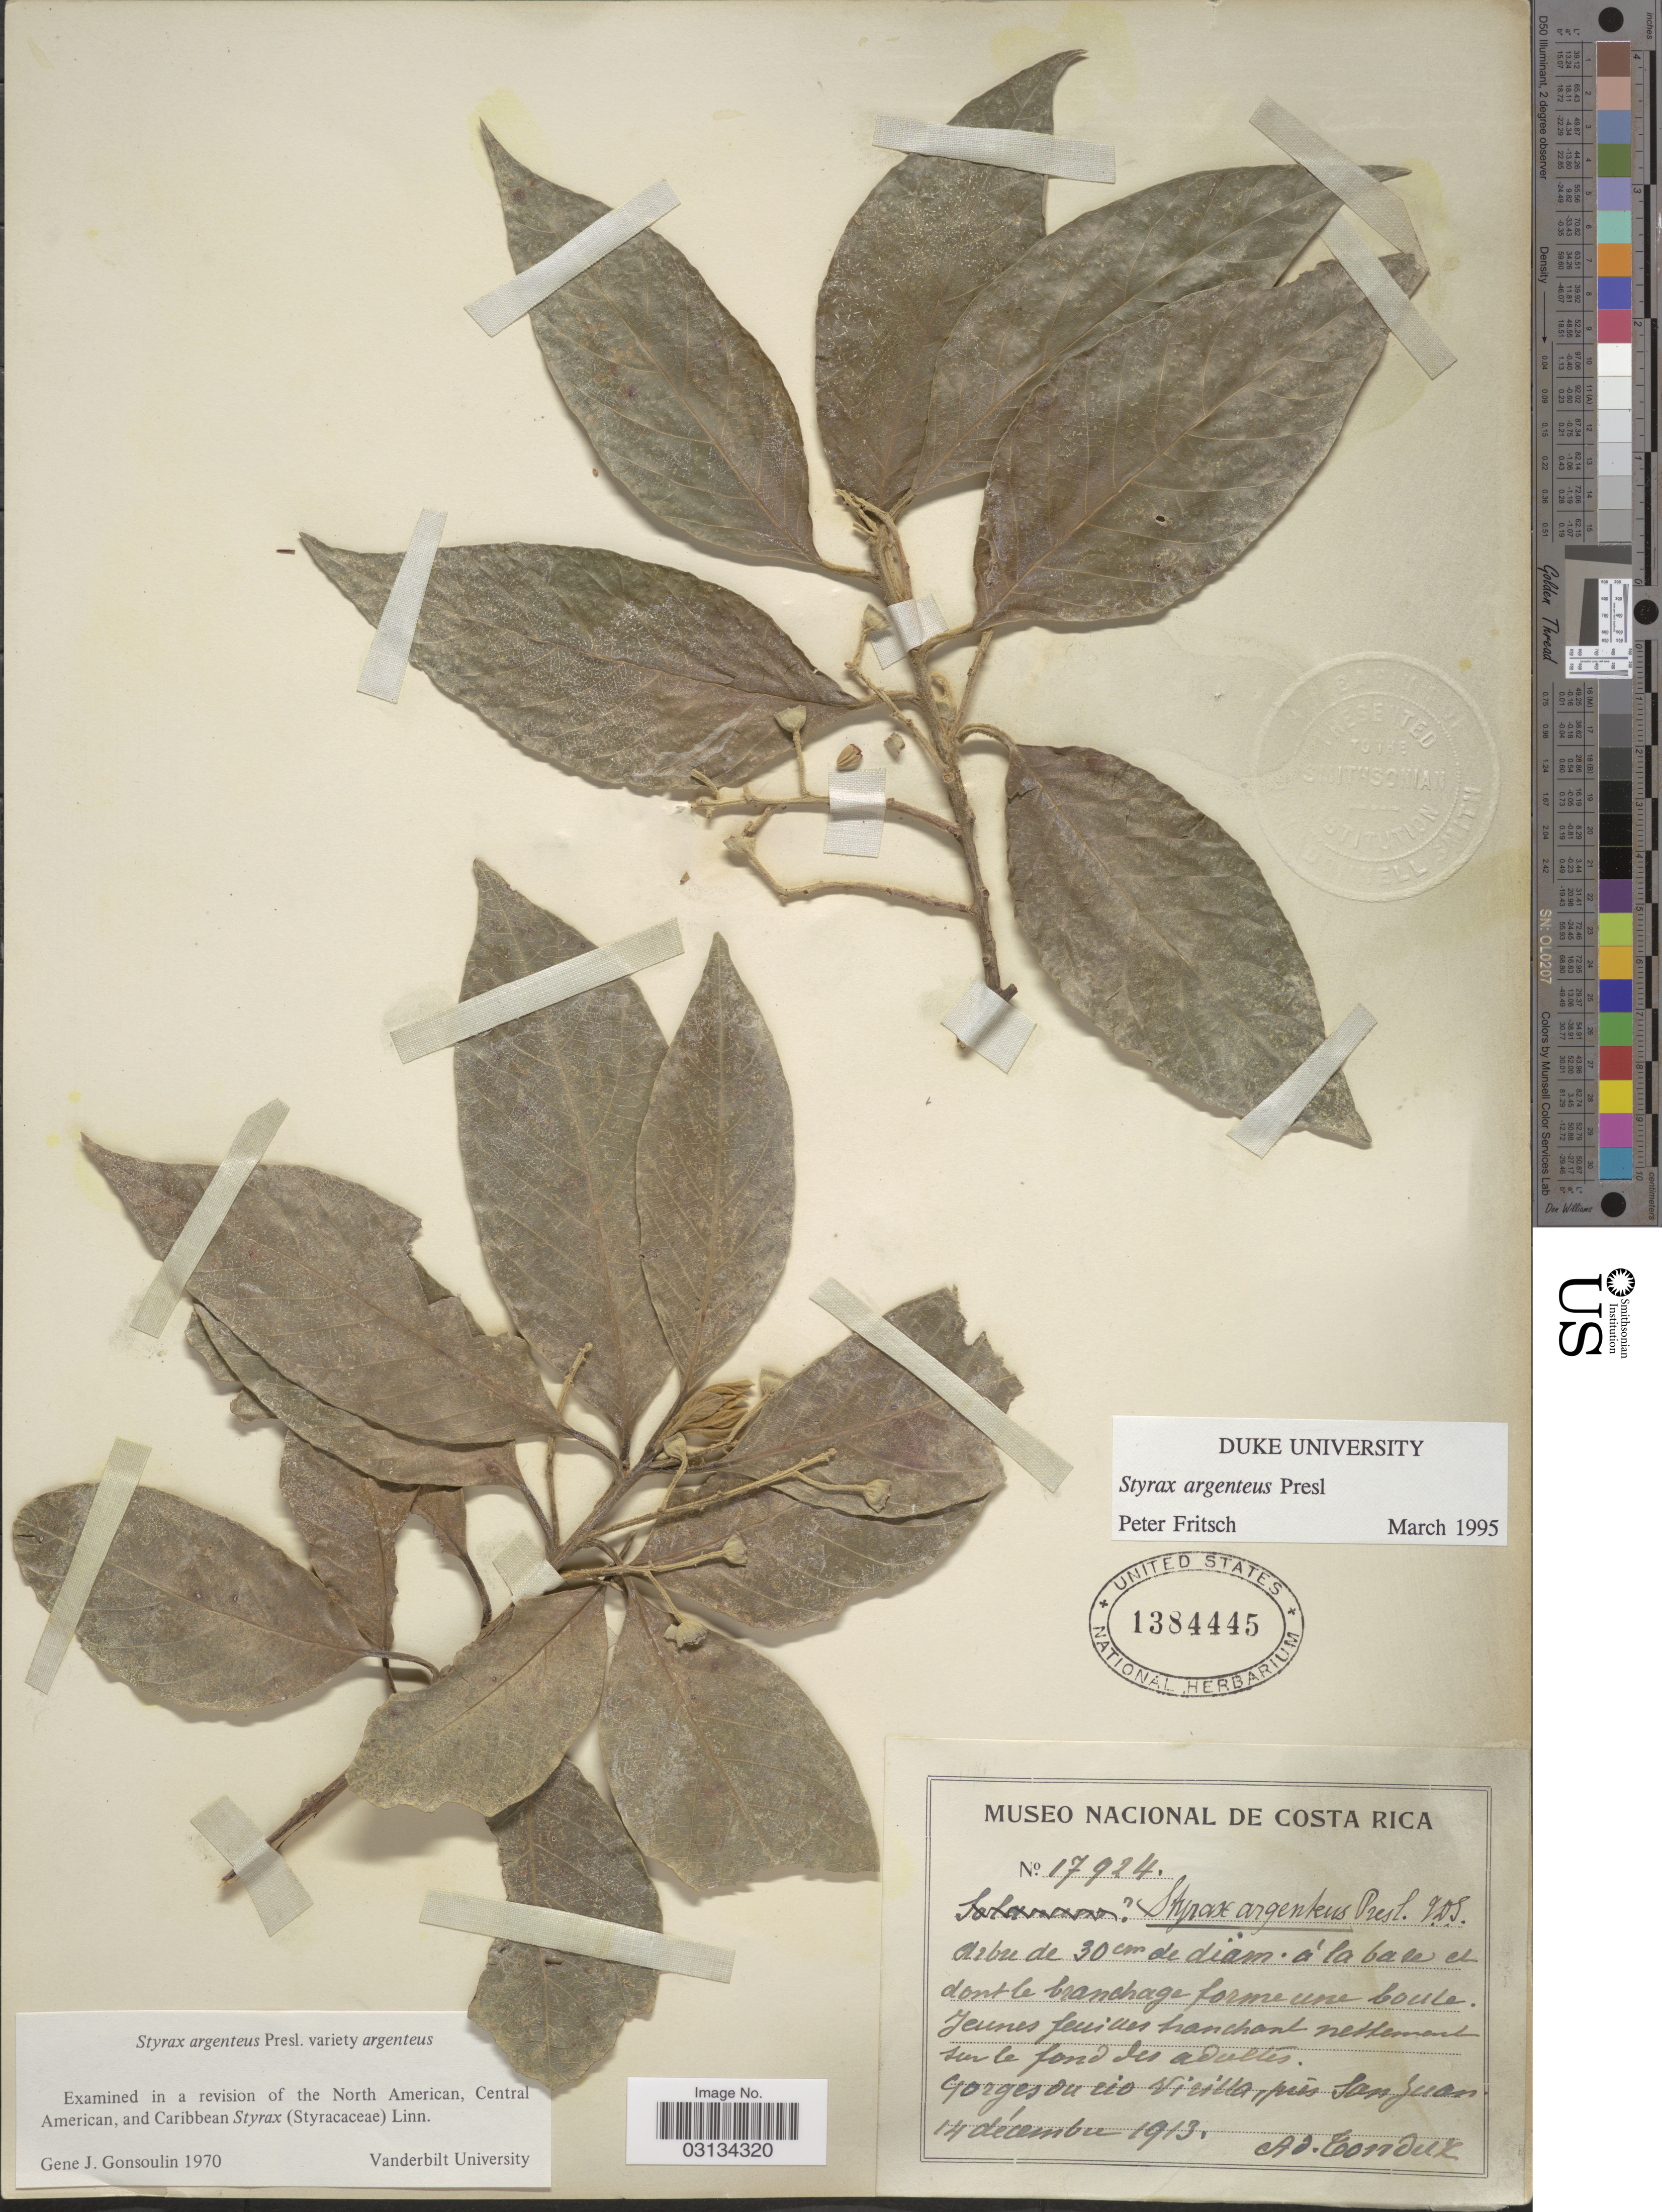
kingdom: Plantae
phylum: Tracheophyta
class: Magnoliopsida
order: Ericales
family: Styracaceae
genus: Styrax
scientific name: Styrax argenteus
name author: C. Presl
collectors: A. Tonduz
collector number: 17924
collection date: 1913-12-14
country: Costa Rica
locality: Gorges on rio Virilla, prés San Juan.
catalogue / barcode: US 1384445